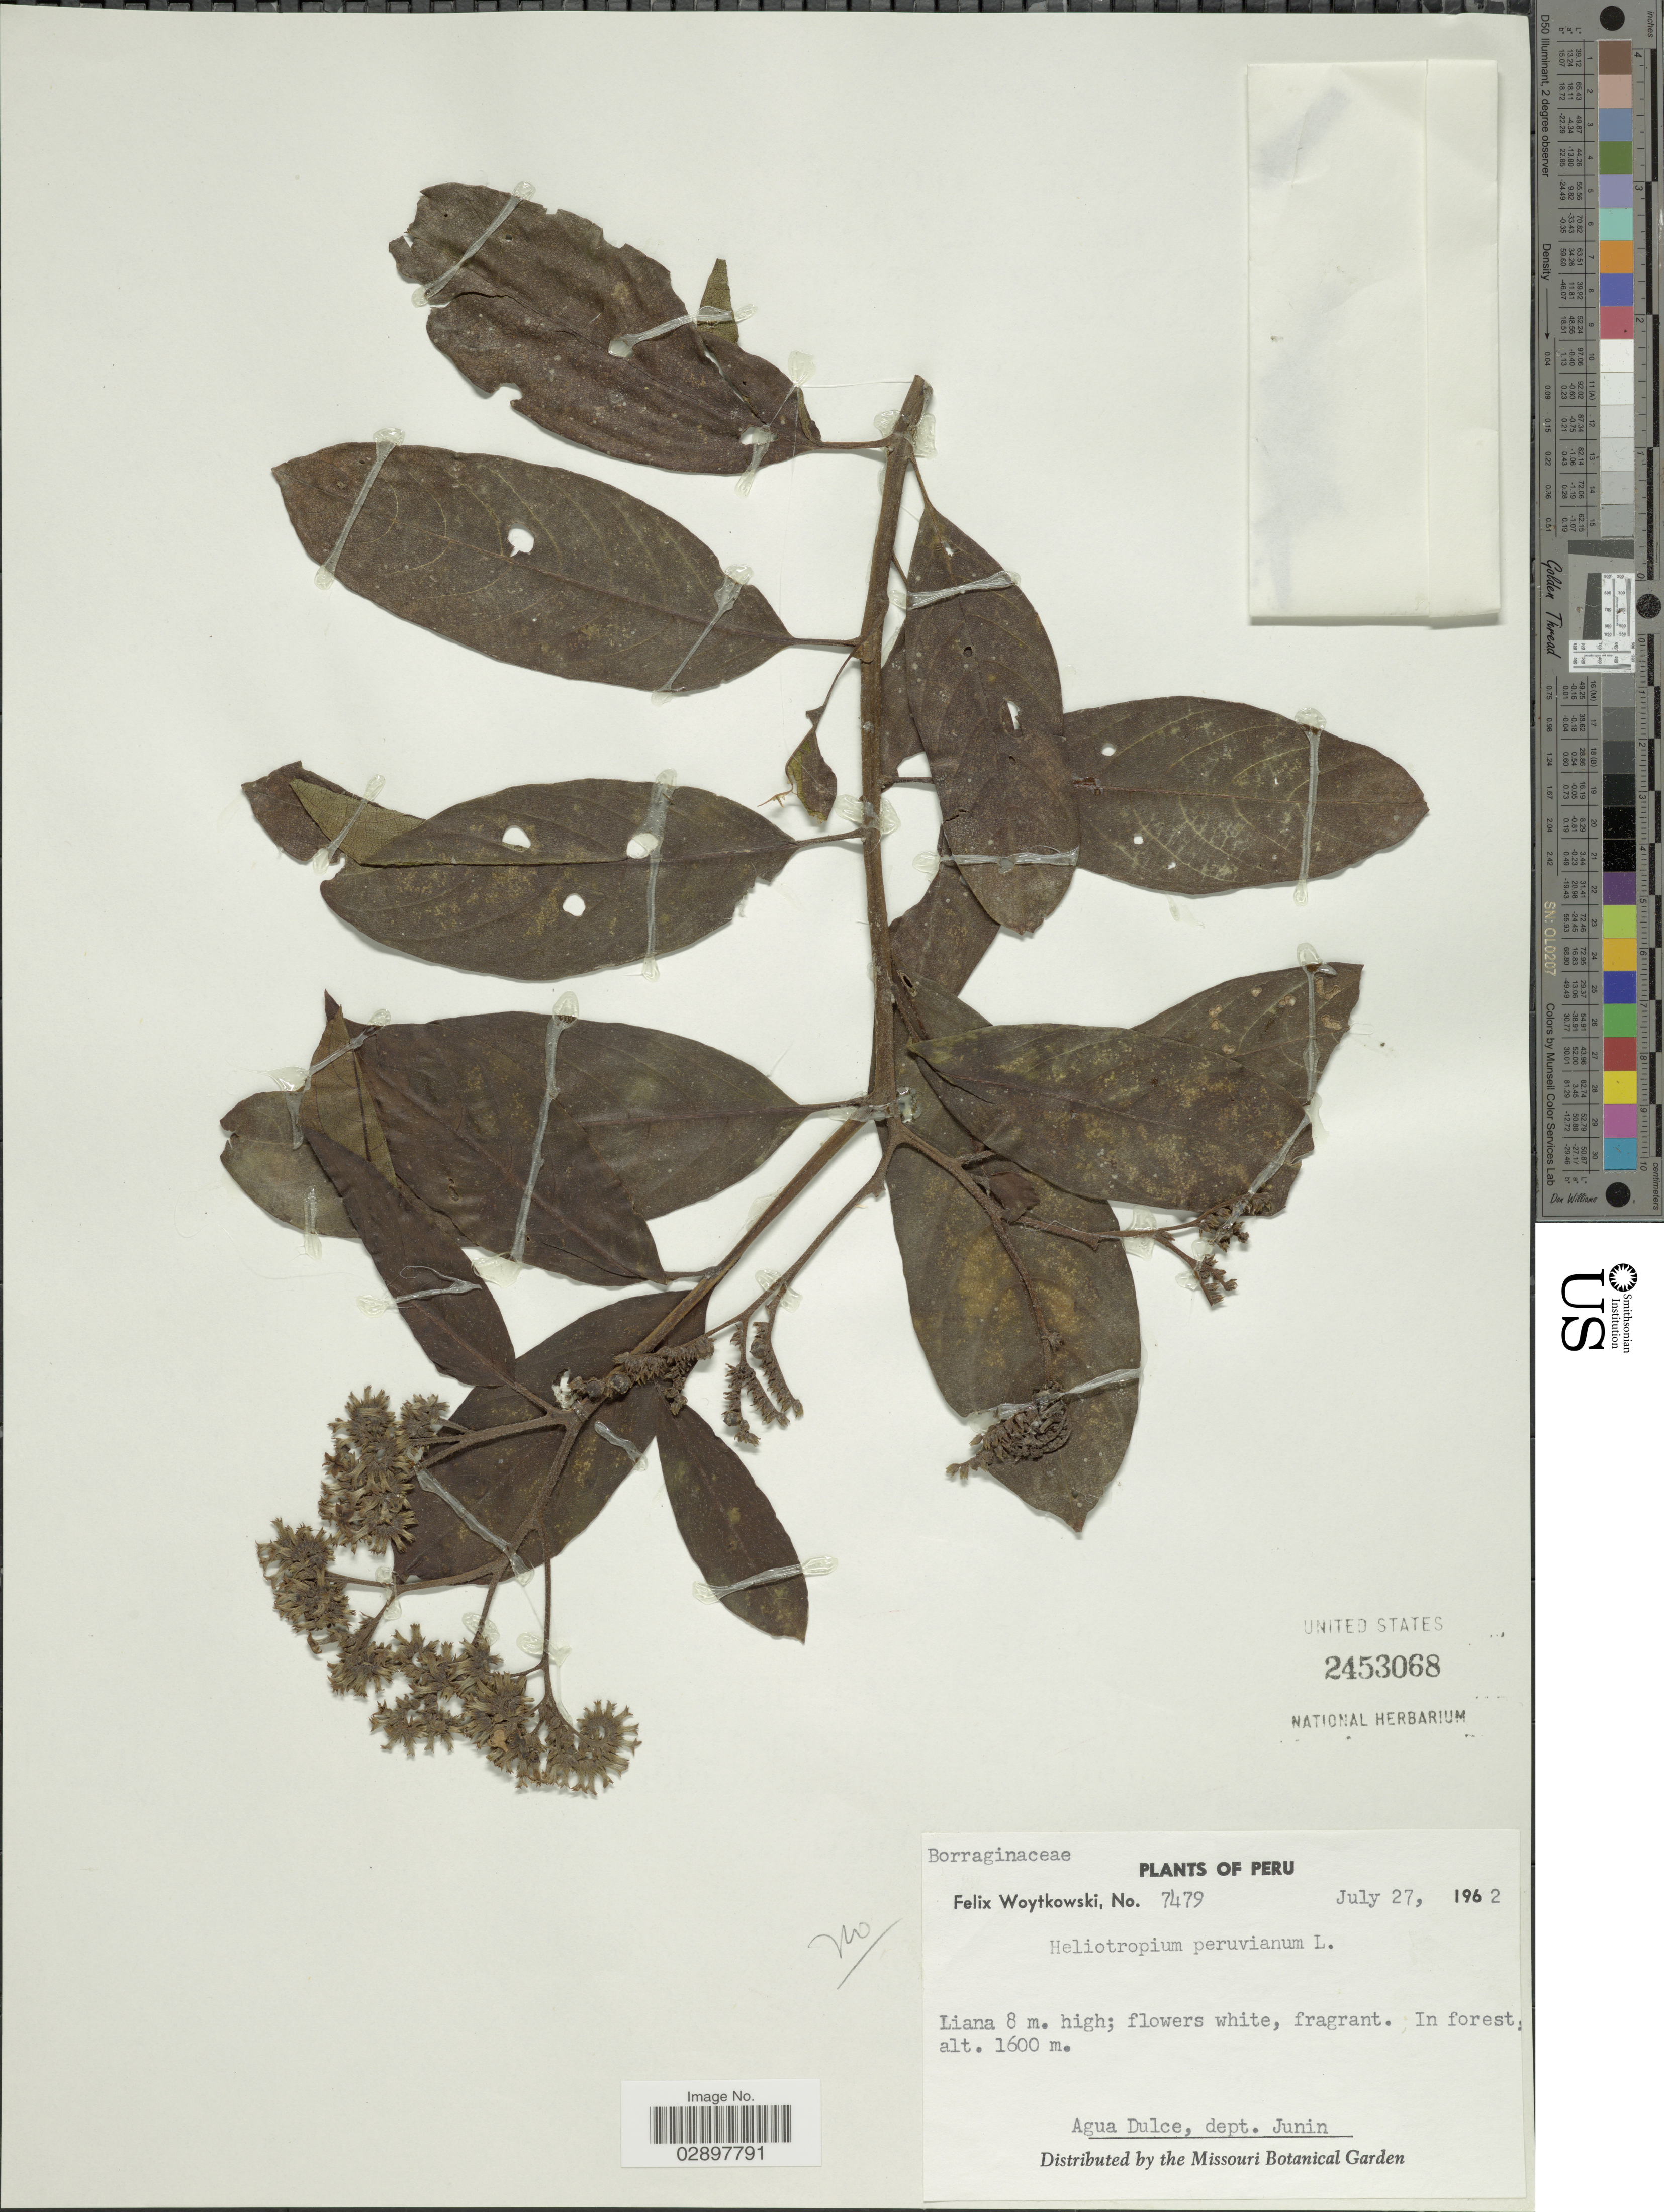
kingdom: Plantae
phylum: Tracheophyta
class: Magnoliopsida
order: Boraginales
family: Heliotropiaceae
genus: Tournefortia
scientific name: Tournefortia sp.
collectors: F. Woytkowski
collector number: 7479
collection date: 1962-07-27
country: Peru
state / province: Junín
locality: Agua Dulce, dept. Junin.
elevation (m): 1600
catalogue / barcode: US 2463068